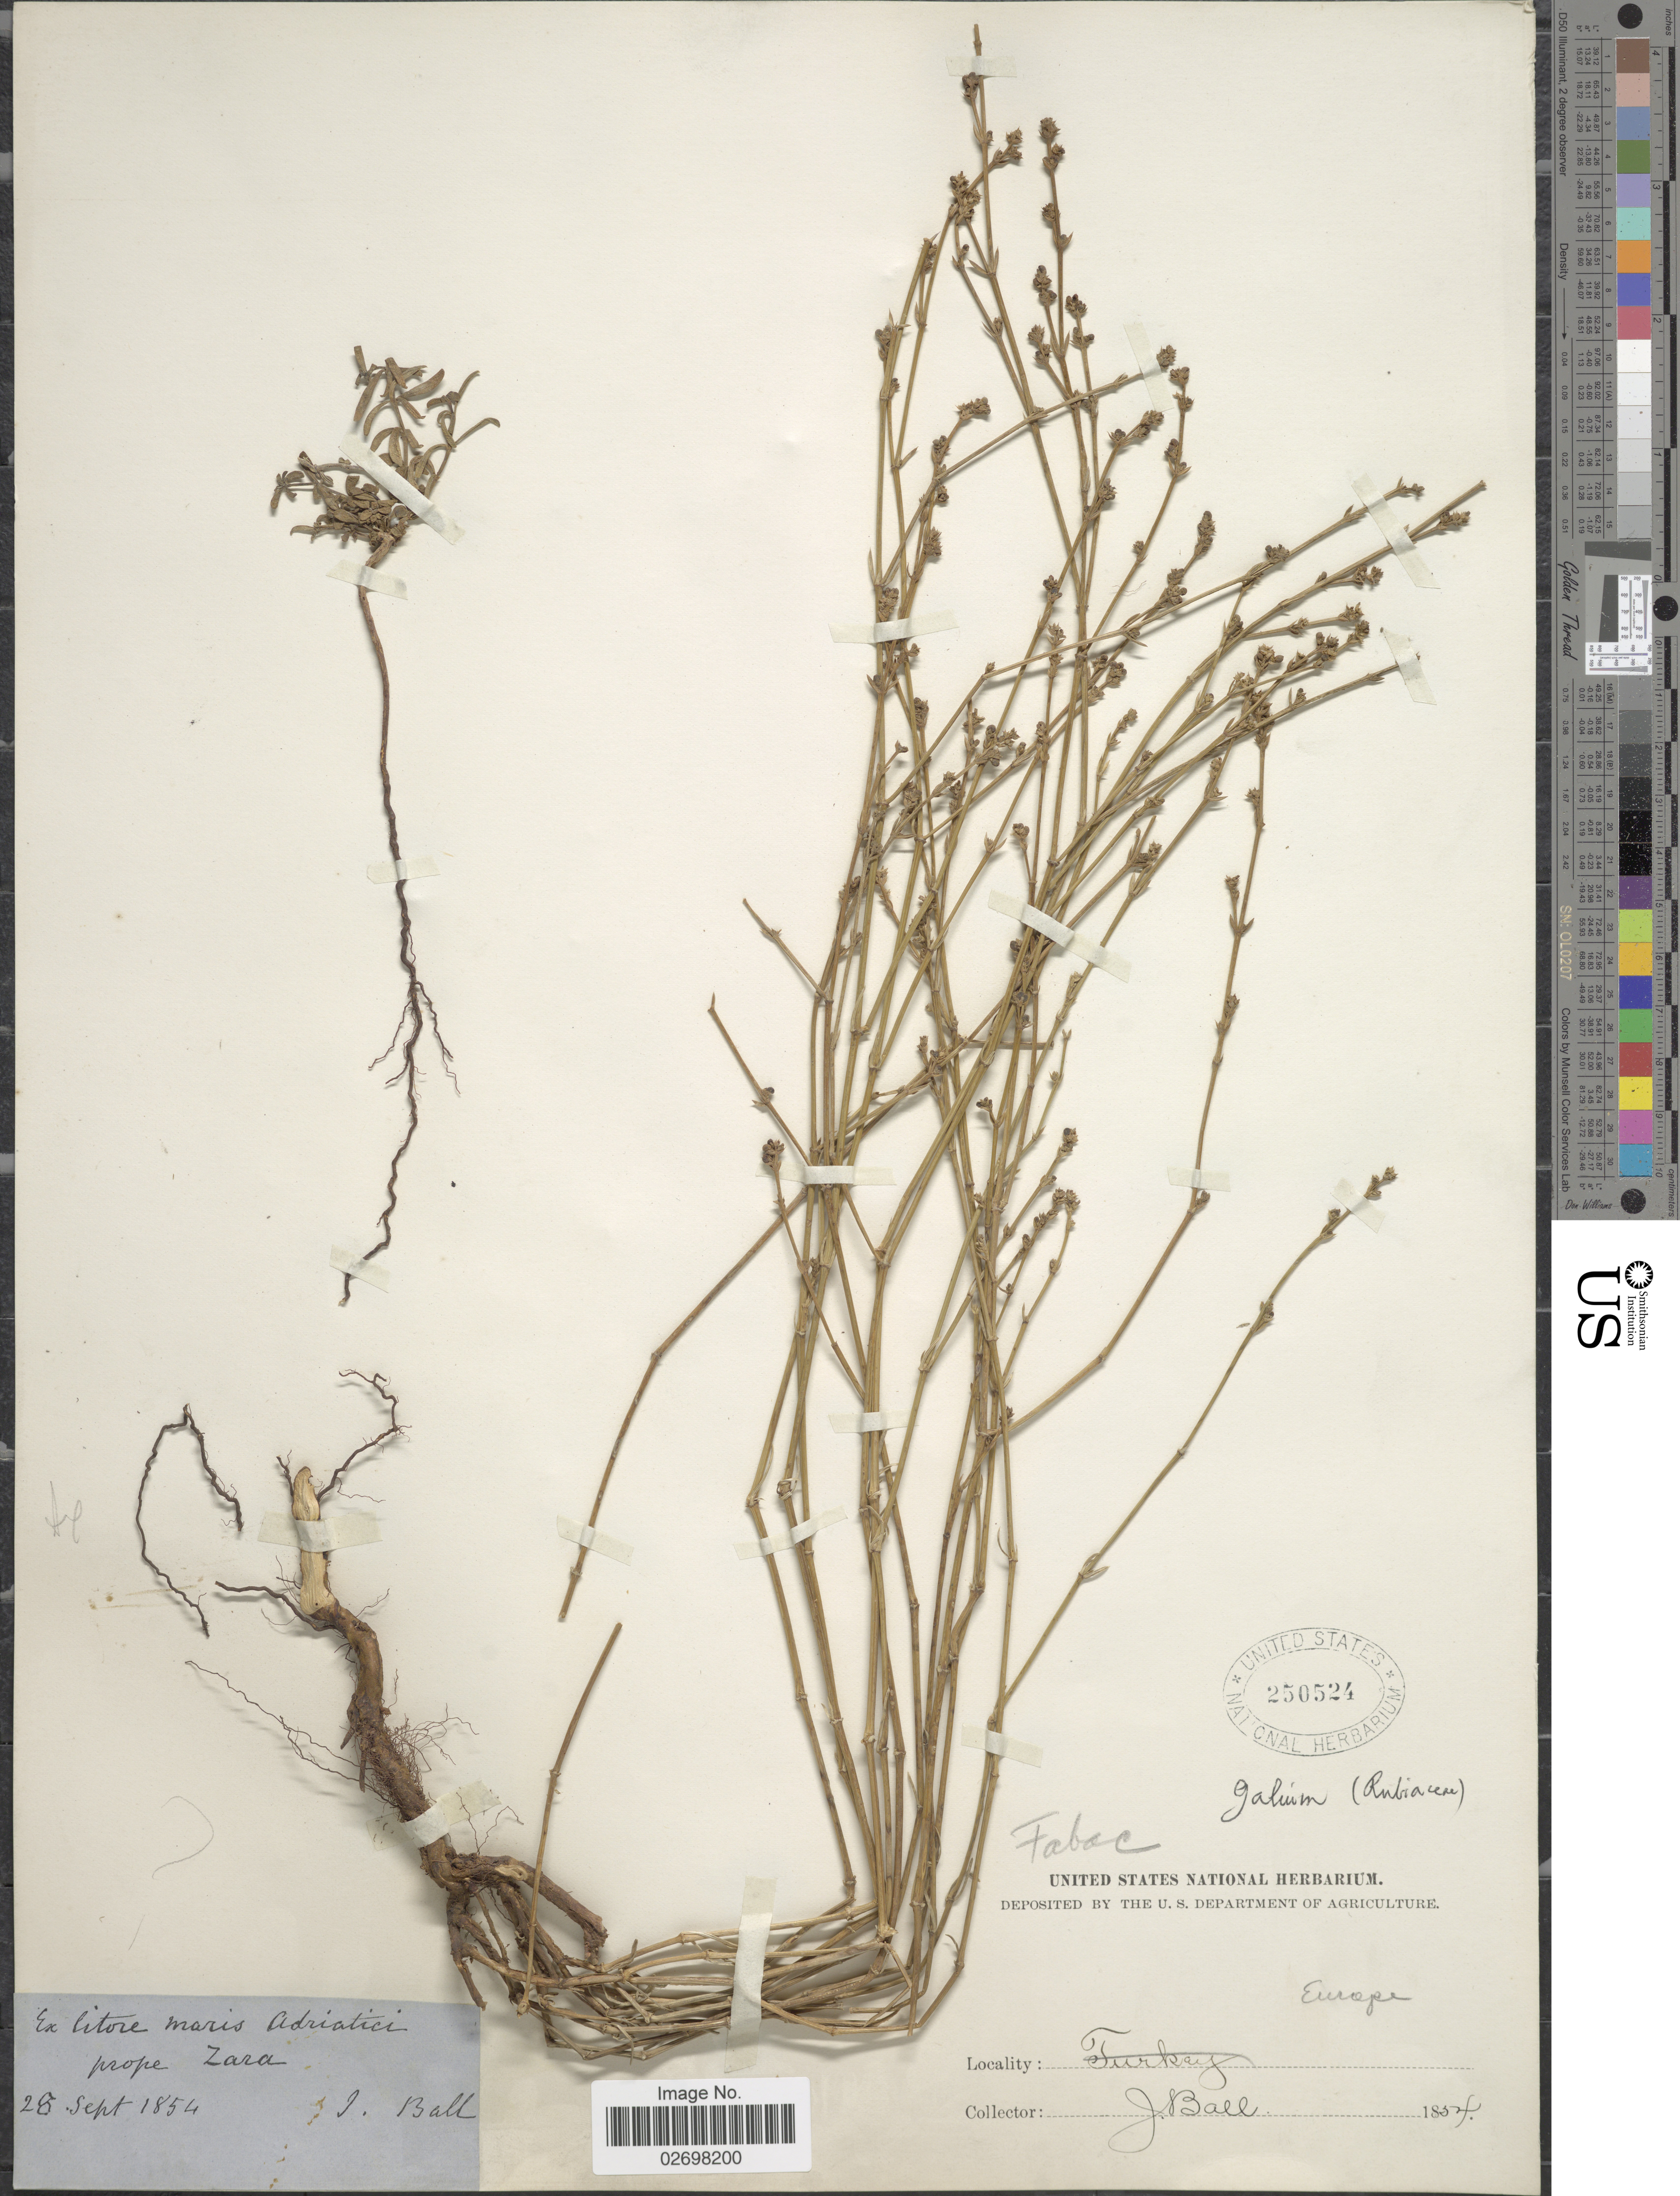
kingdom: Plantae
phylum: Tracheophyta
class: Magnoliopsida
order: Gentianales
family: Rubiaceae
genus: Galium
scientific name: Galium sp.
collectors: J. Ball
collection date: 1854-09-28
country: Croatia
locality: Ex Litore maris Adriatici prope Zara, Europe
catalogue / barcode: US 250524